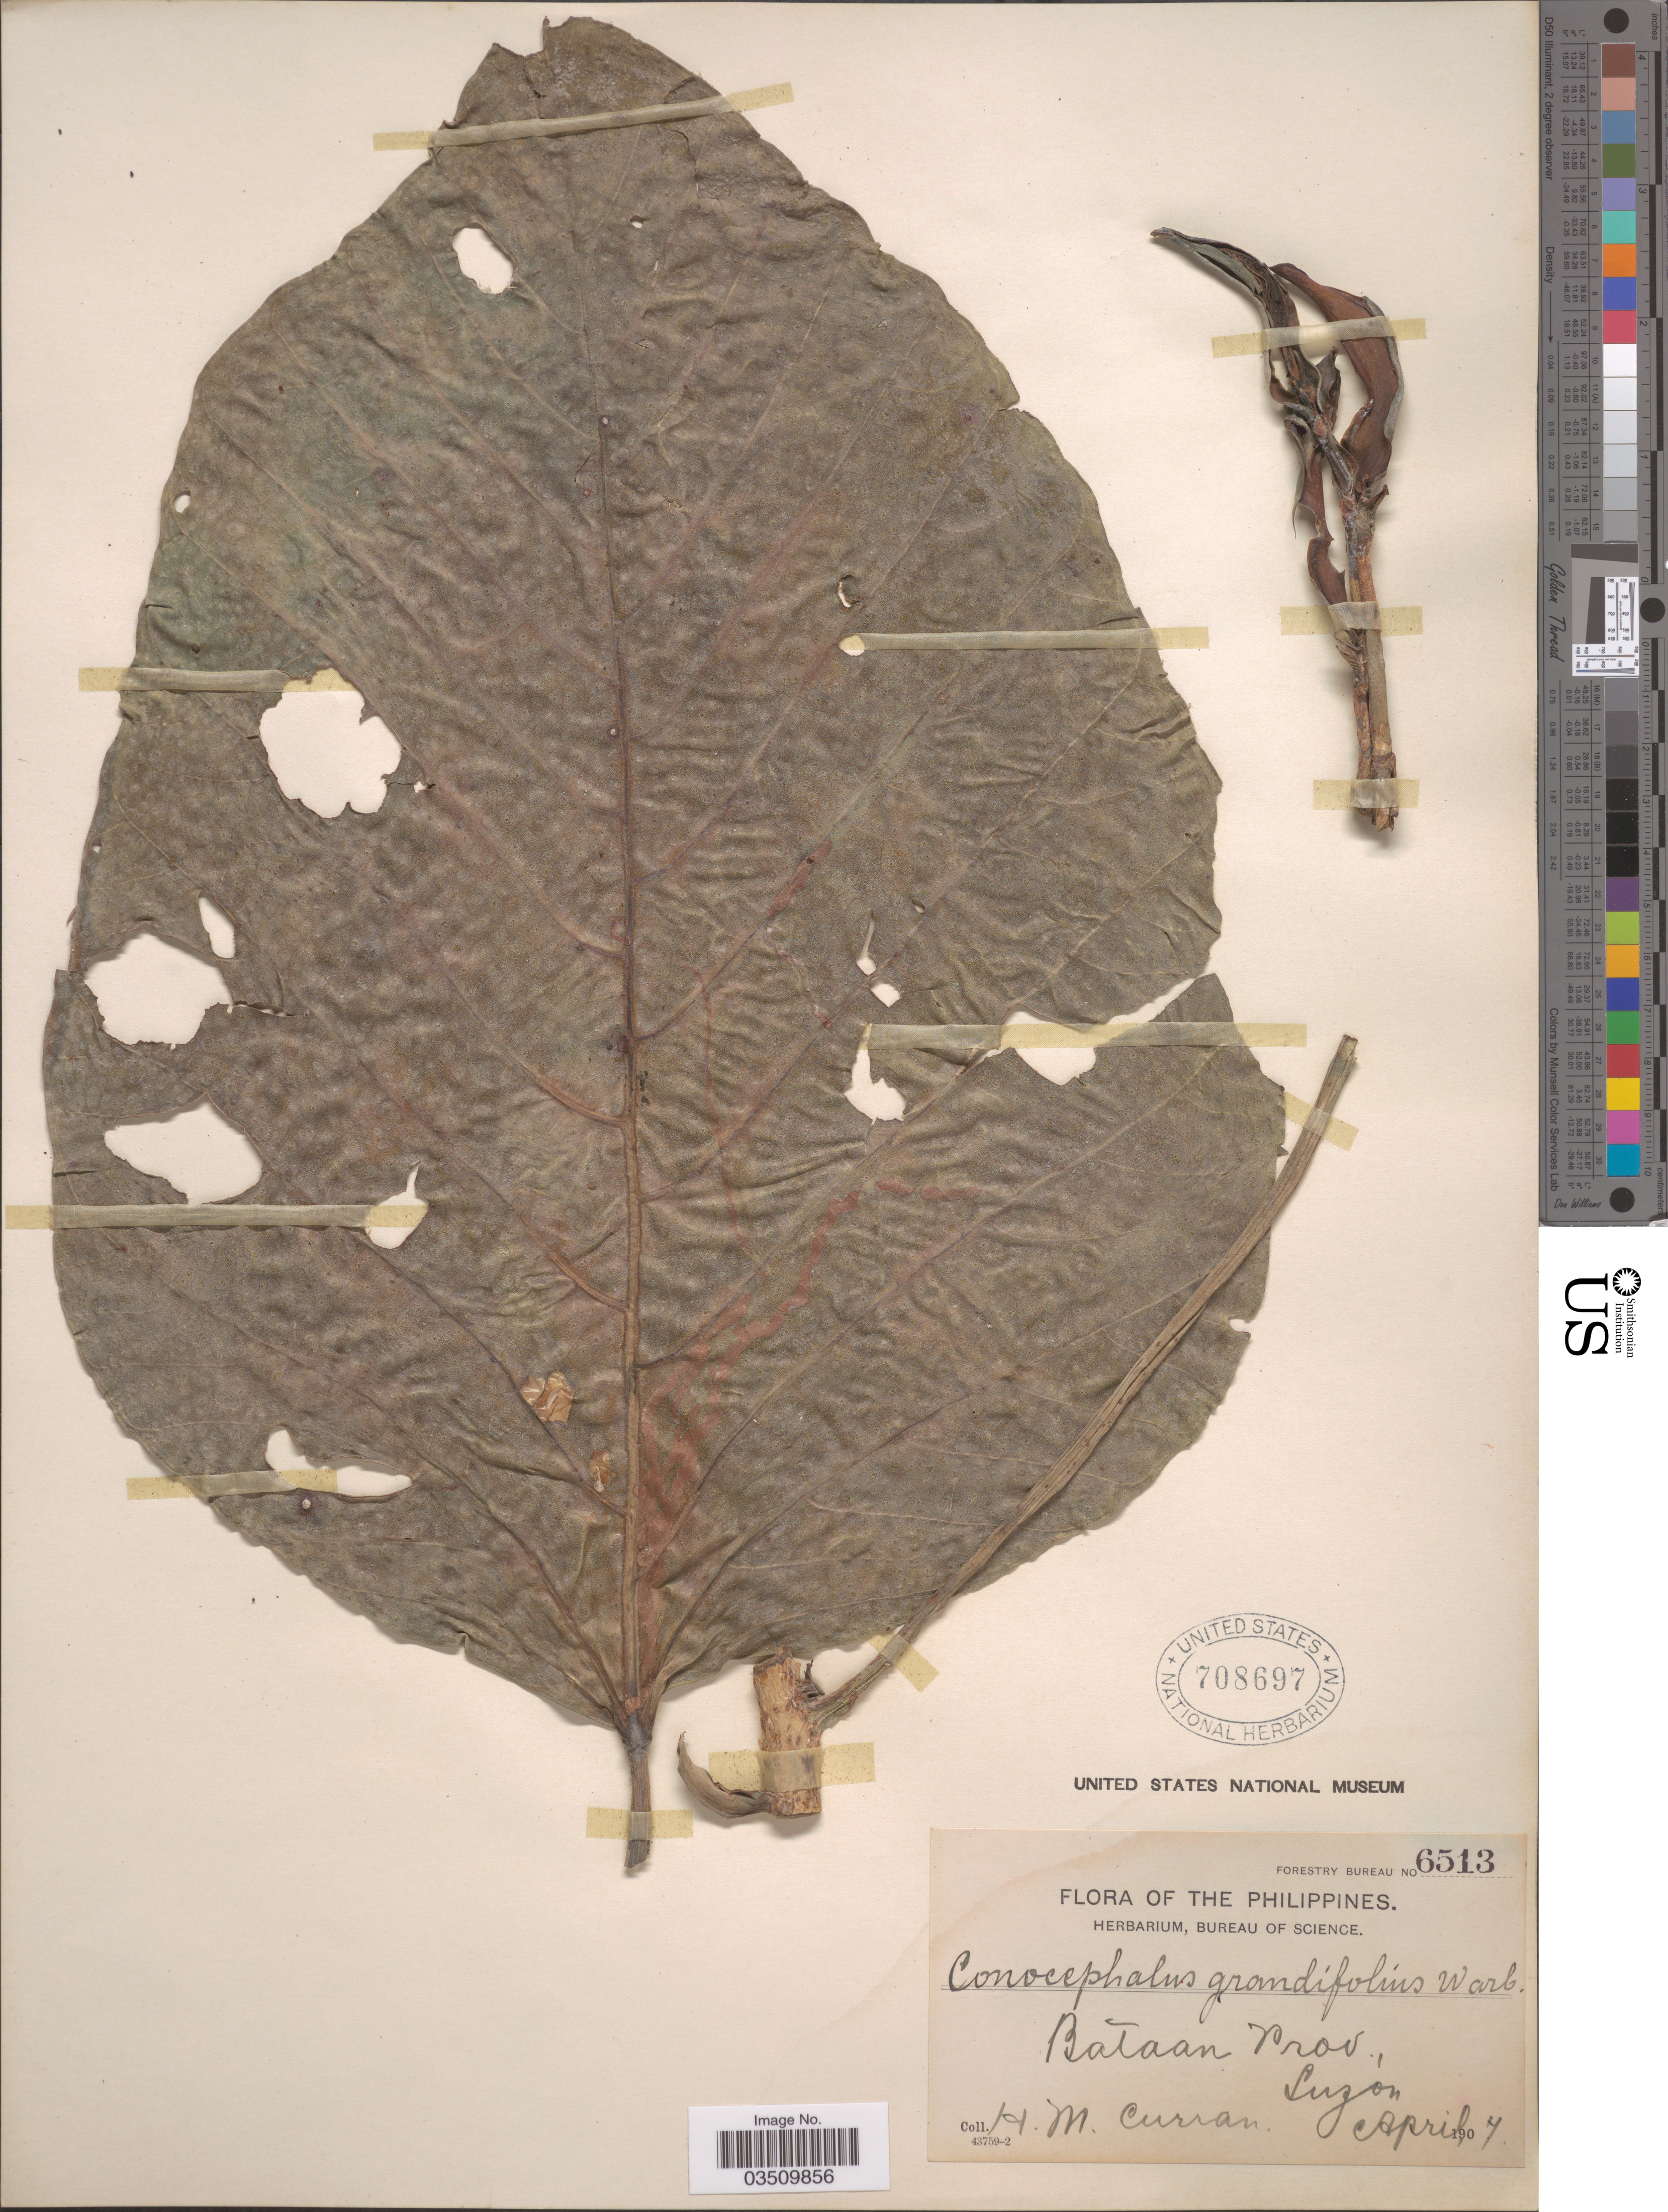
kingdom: Plantae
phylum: Tracheophyta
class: Magnoliopsida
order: Rosales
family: Urticaceae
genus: Poikilospermum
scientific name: Poikilospermum acuminatum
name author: (Trécul) Merr.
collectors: H. M. Curran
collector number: Forestry Bureau 6513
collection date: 1907-04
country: Philippines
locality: Bataan Prov., Luzon.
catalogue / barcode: US 708697